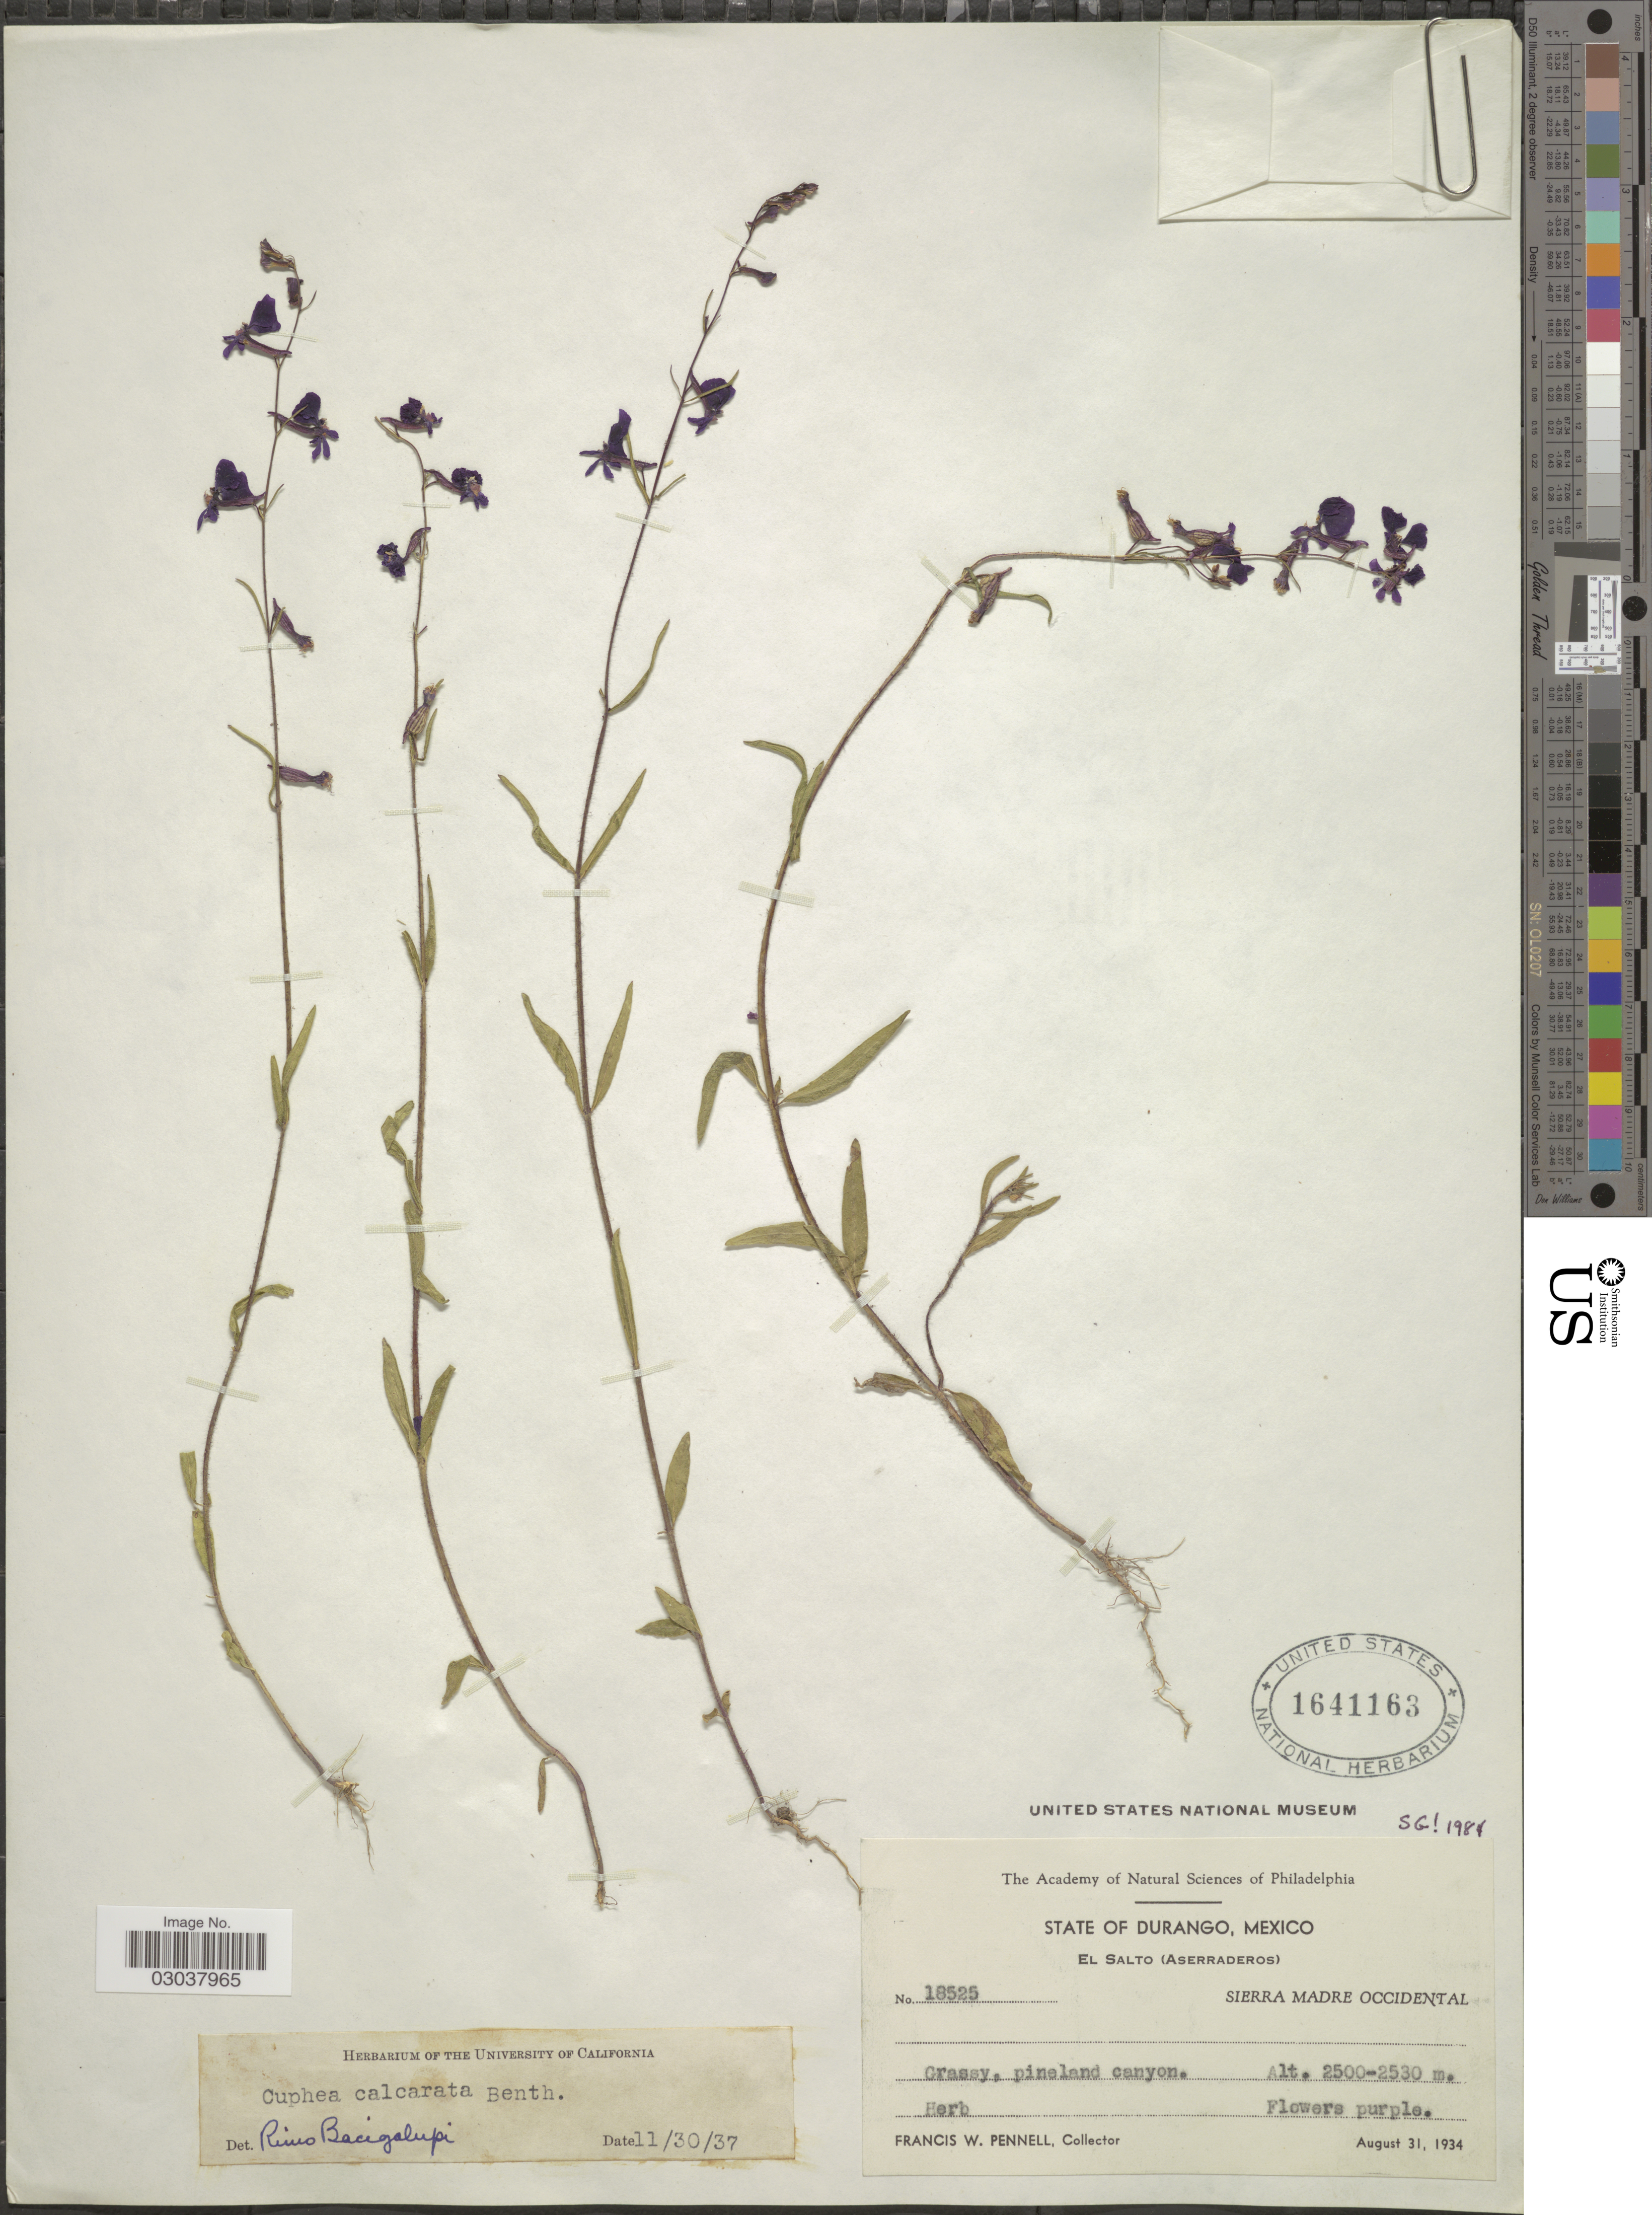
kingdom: Plantae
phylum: Tracheophyta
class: Magnoliopsida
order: Myrtales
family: Lythraceae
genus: Cuphea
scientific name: Cuphea calcarata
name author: Benth.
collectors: F. W. Pennell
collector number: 18525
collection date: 1934-08-31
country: Mexico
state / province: Durango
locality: El Salto (Aserraderos). Sierra Madre Occidental.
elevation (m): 2500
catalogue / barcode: US 1641163